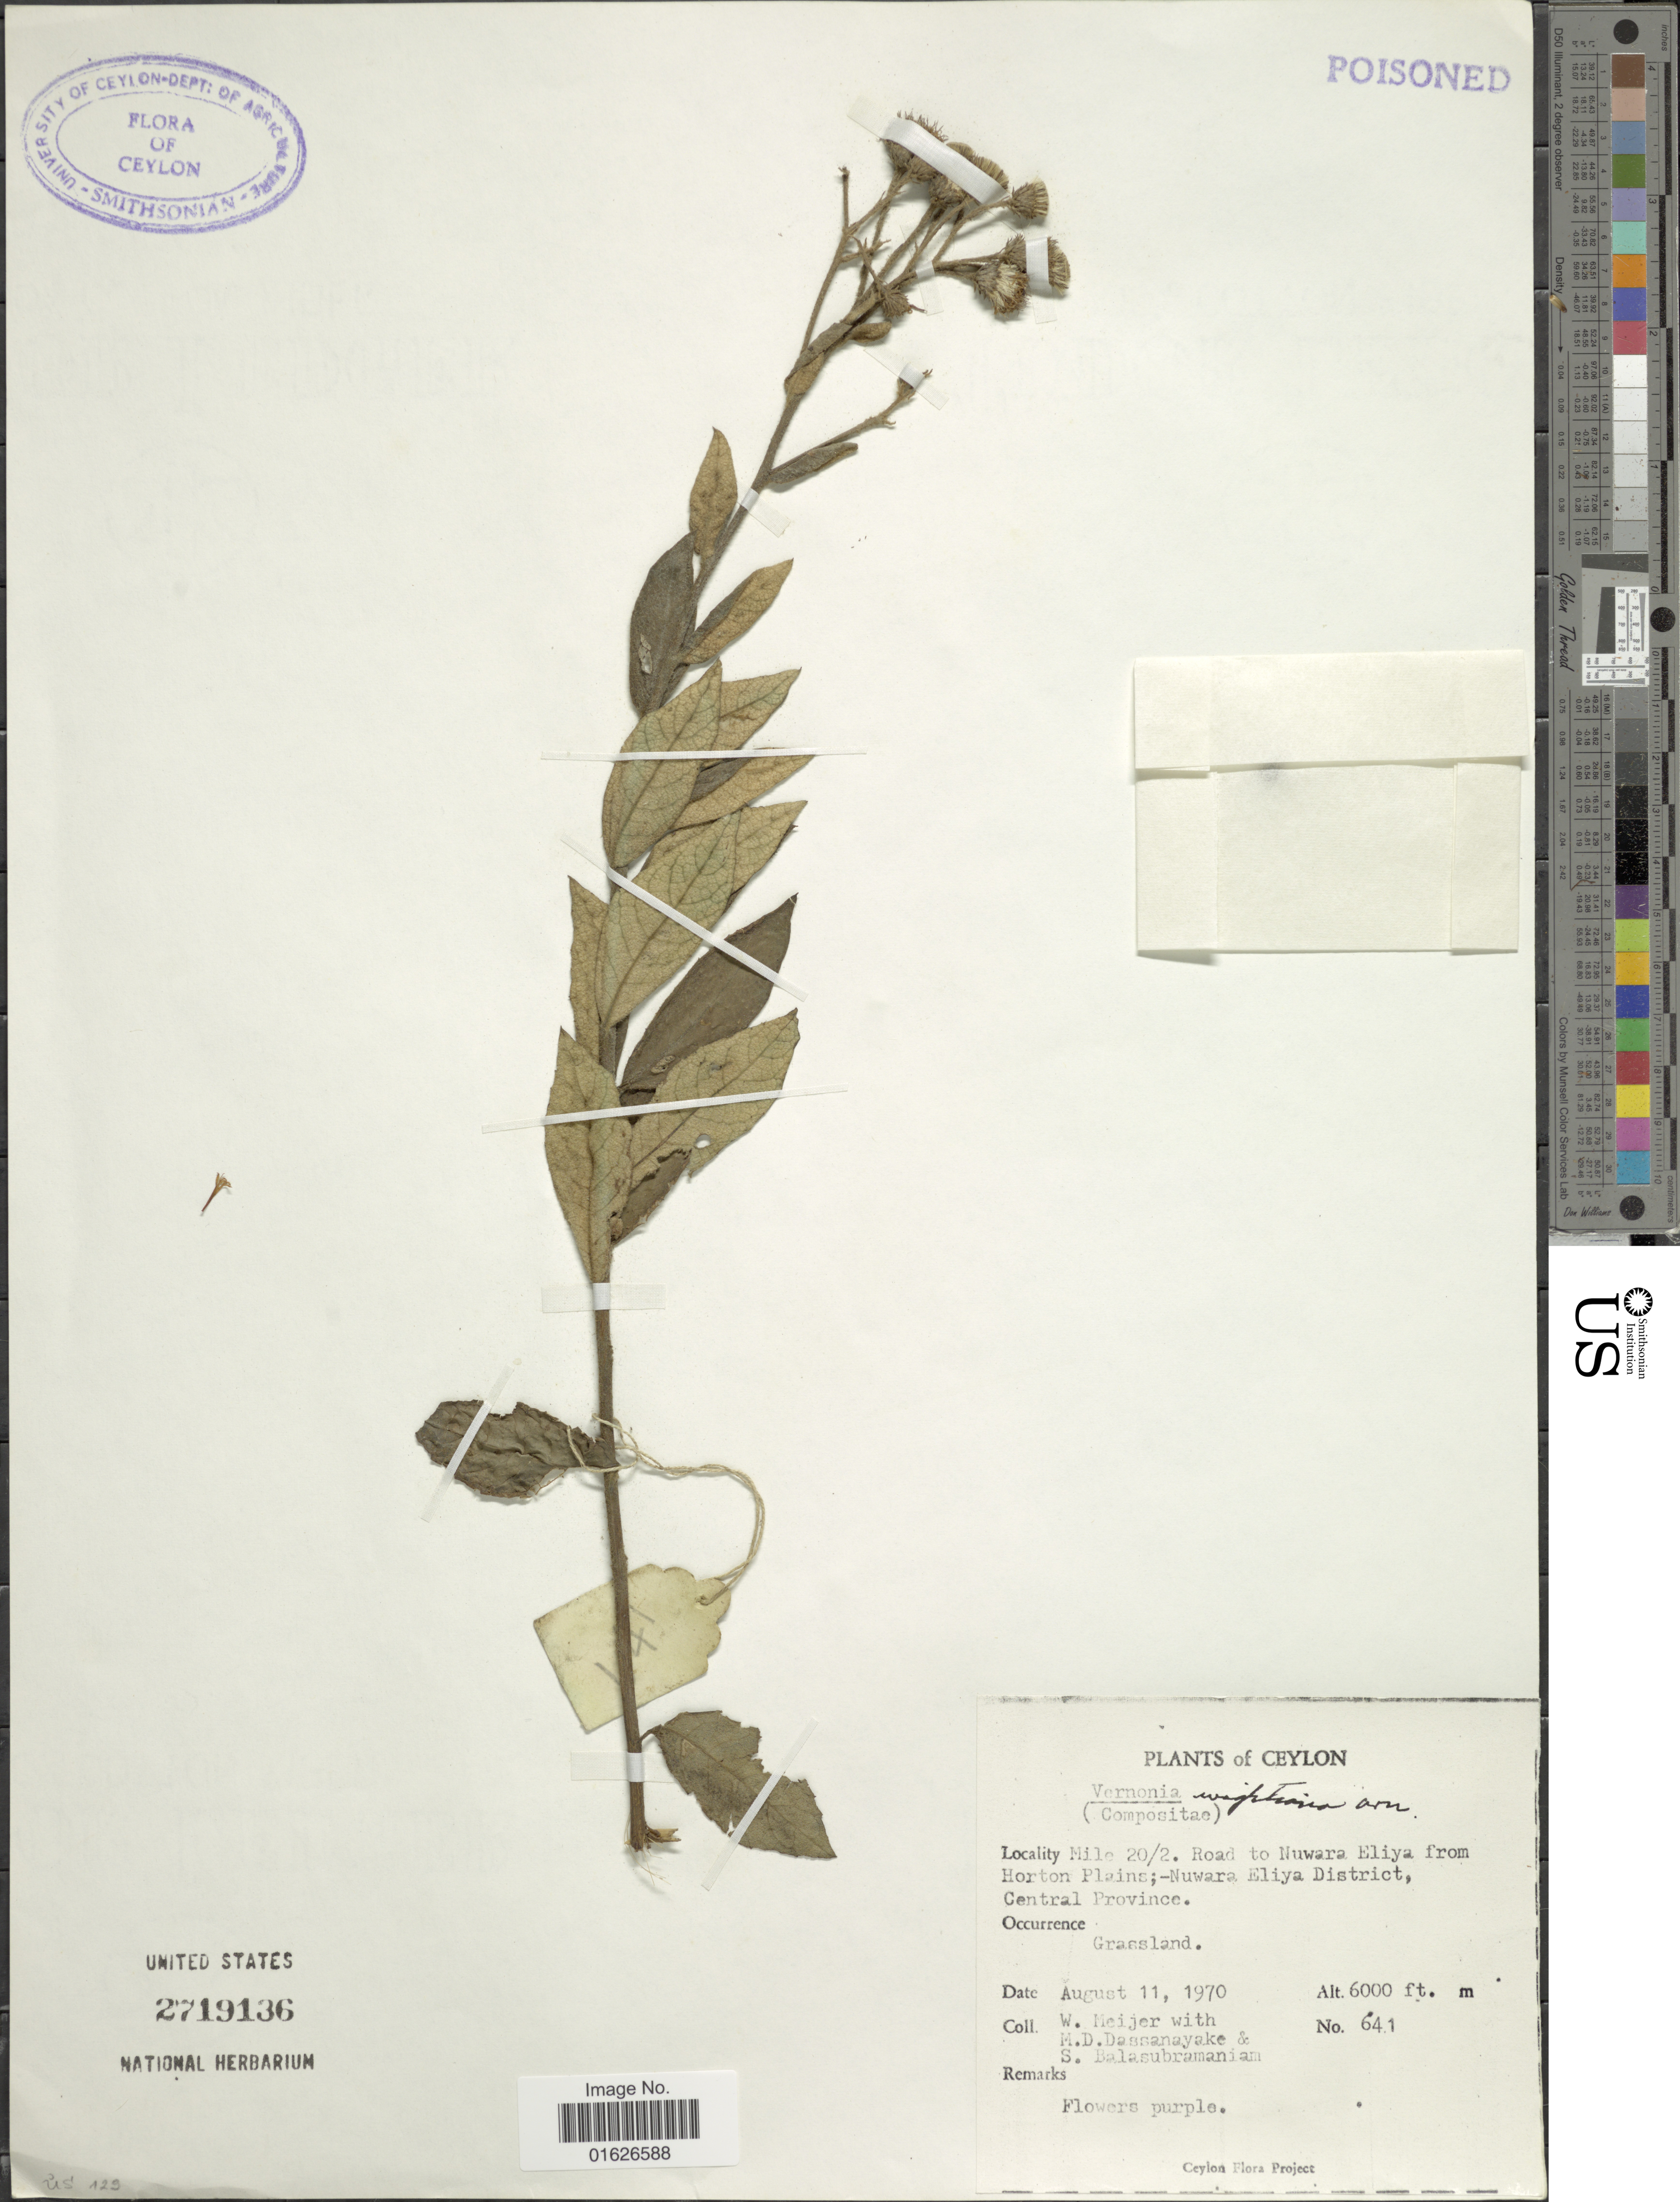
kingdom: Plantae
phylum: Tracheophyta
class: Magnoliopsida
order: Asterales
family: Asteraceae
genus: Uniyala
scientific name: Uniyala wightiana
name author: (Arn.) H. Rob. & Skvarla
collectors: W. Meijer, M. D. Dassanayake & S. Balasubramaniam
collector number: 641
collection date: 1970-08-11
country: Sri Lanka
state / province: Central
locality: Ceylon, Miles 20/2 . road to Nuwara Eliya, from Horton Plains;- Nuwara Eliya District, Central Province.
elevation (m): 1829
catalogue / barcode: US 2719136